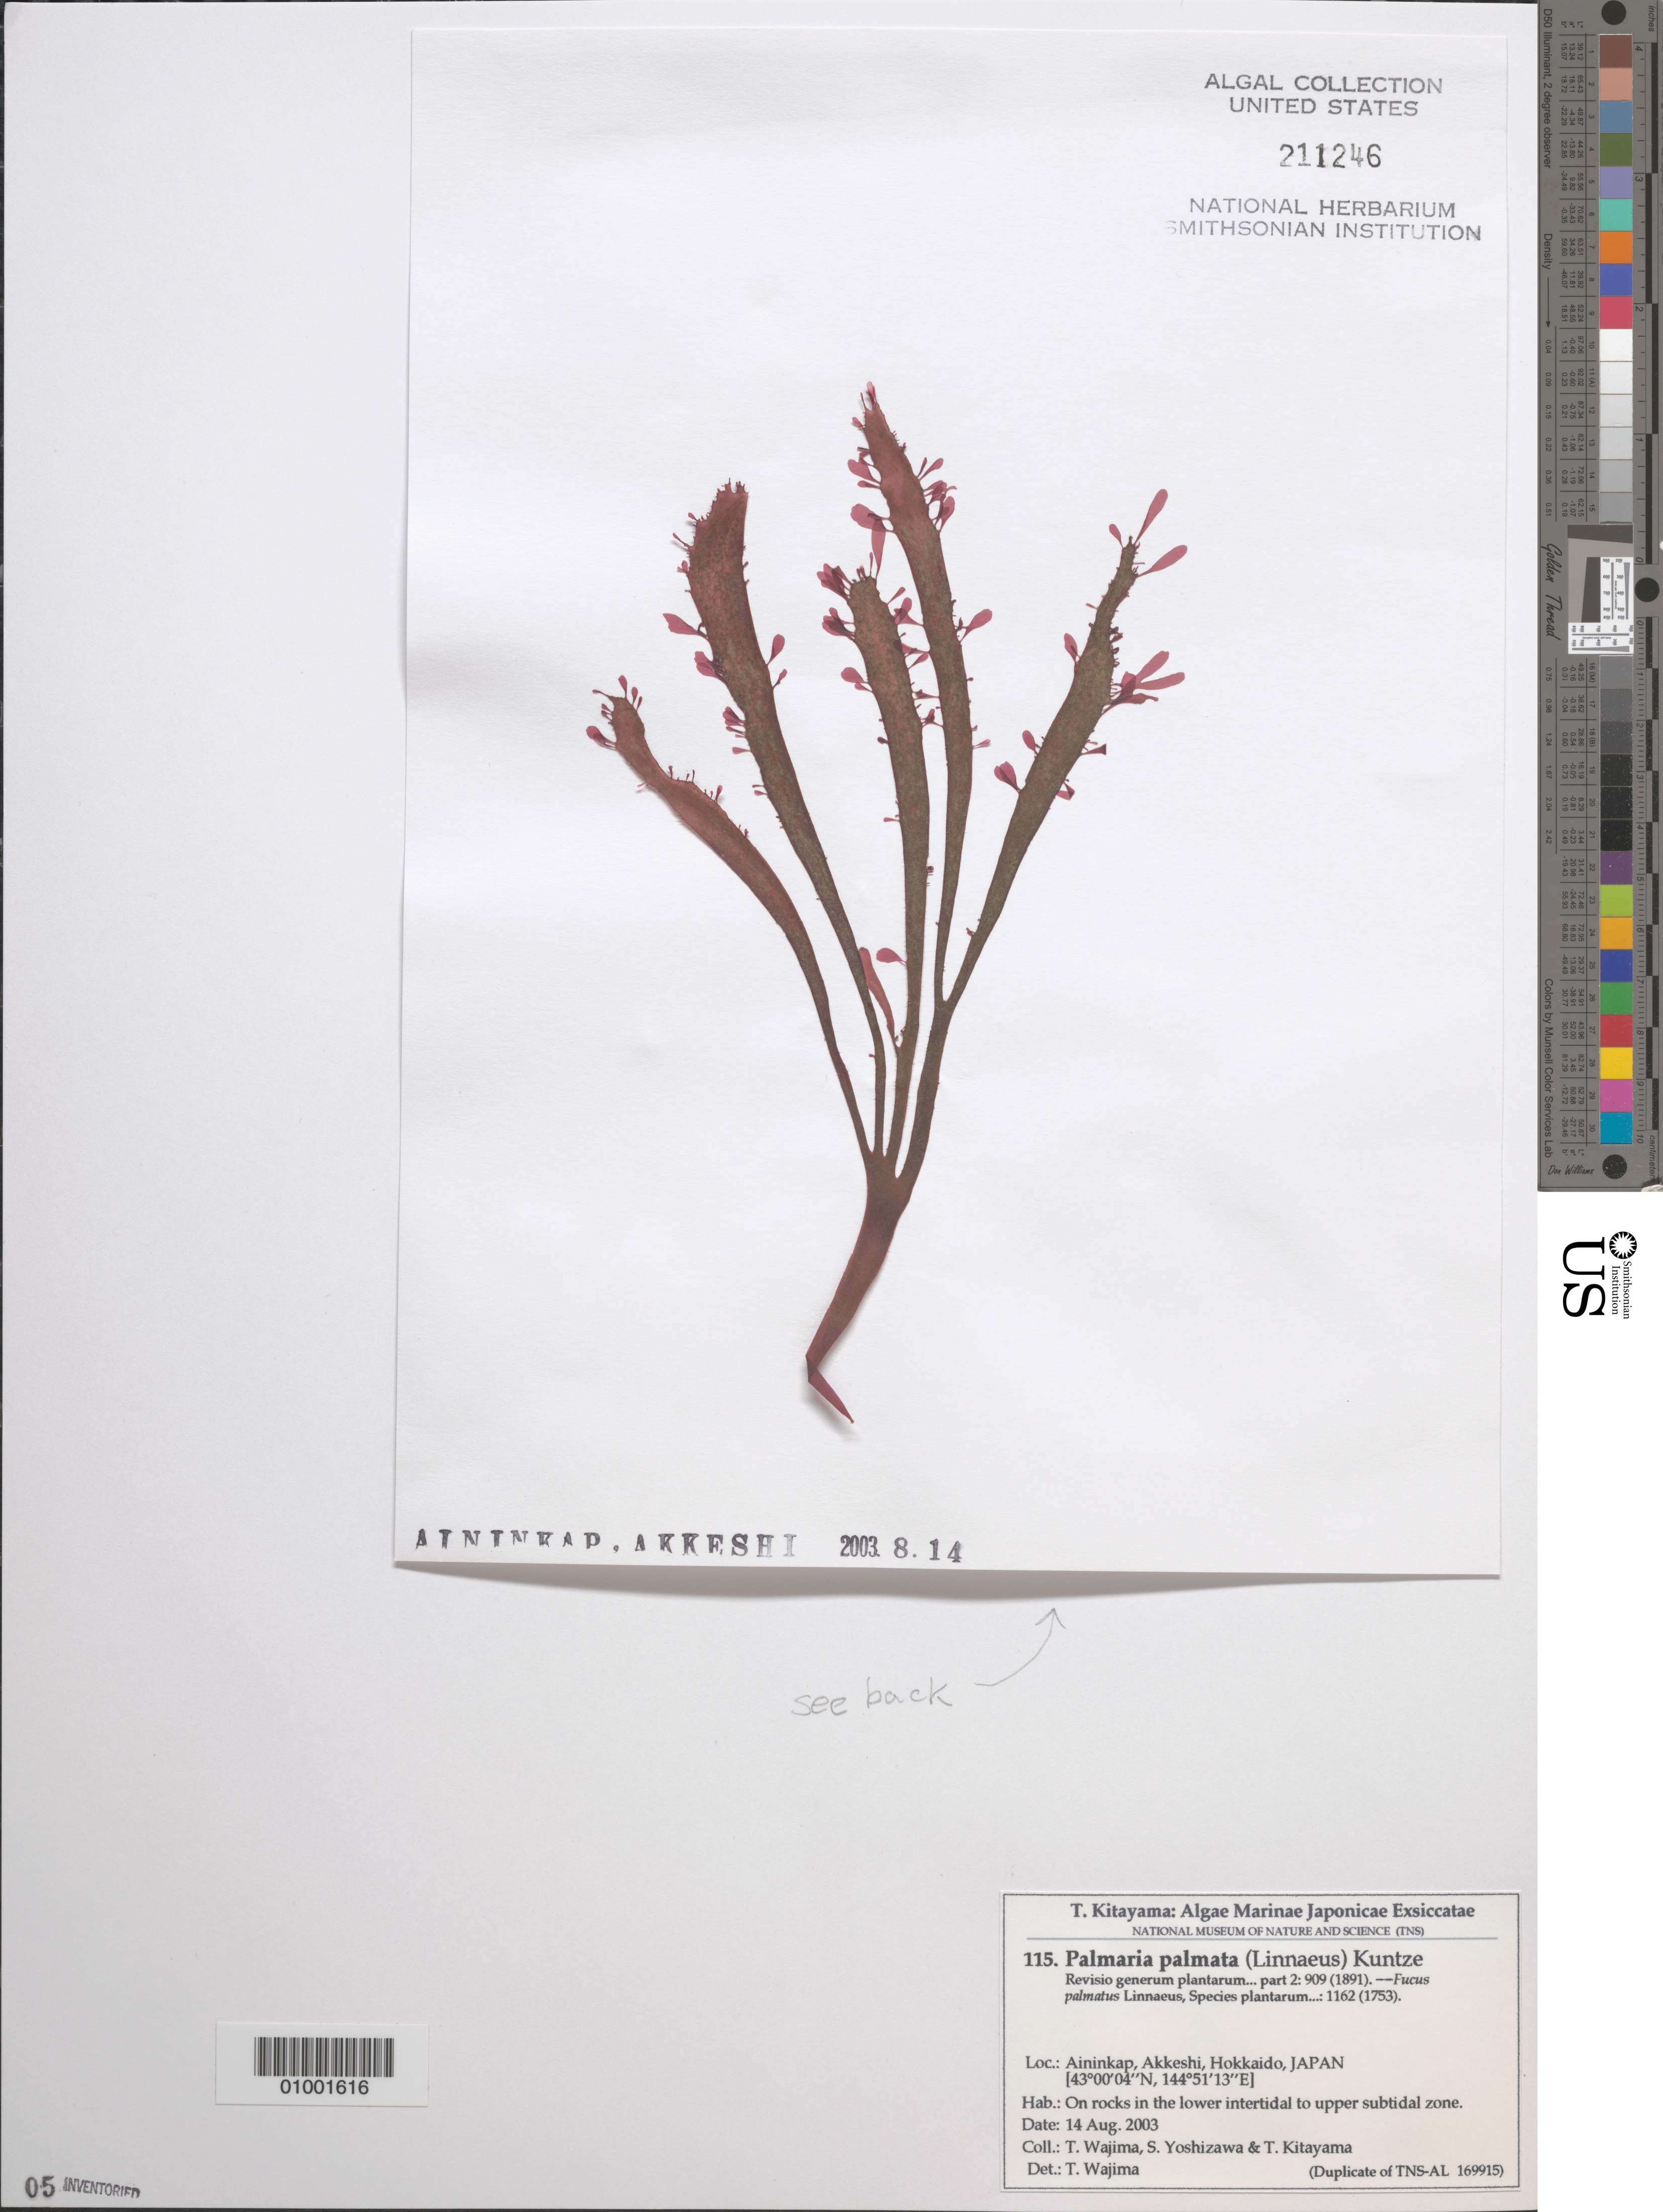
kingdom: Plantae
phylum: Rhodophyta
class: Florideophyceae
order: Palmariales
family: Palmariaceae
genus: Palmaria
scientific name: Palmaria palmata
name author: (L.) F. Weber & D. Mohr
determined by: Wajima, T.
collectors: T. Wajima, S. Yoshizawa & T. Kitayama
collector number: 115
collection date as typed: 14 Aug 2003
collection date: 2003-08-14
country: Japan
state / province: Hokkaido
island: Hokkaido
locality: Aininkap, Akkeshi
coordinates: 43 00'04"N, 144 51'13"E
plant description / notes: Kitayama, T., Algae Marinae Japonicae Exsiccatae, Fasc. V (Nos. 101-125)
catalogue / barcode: US 211246